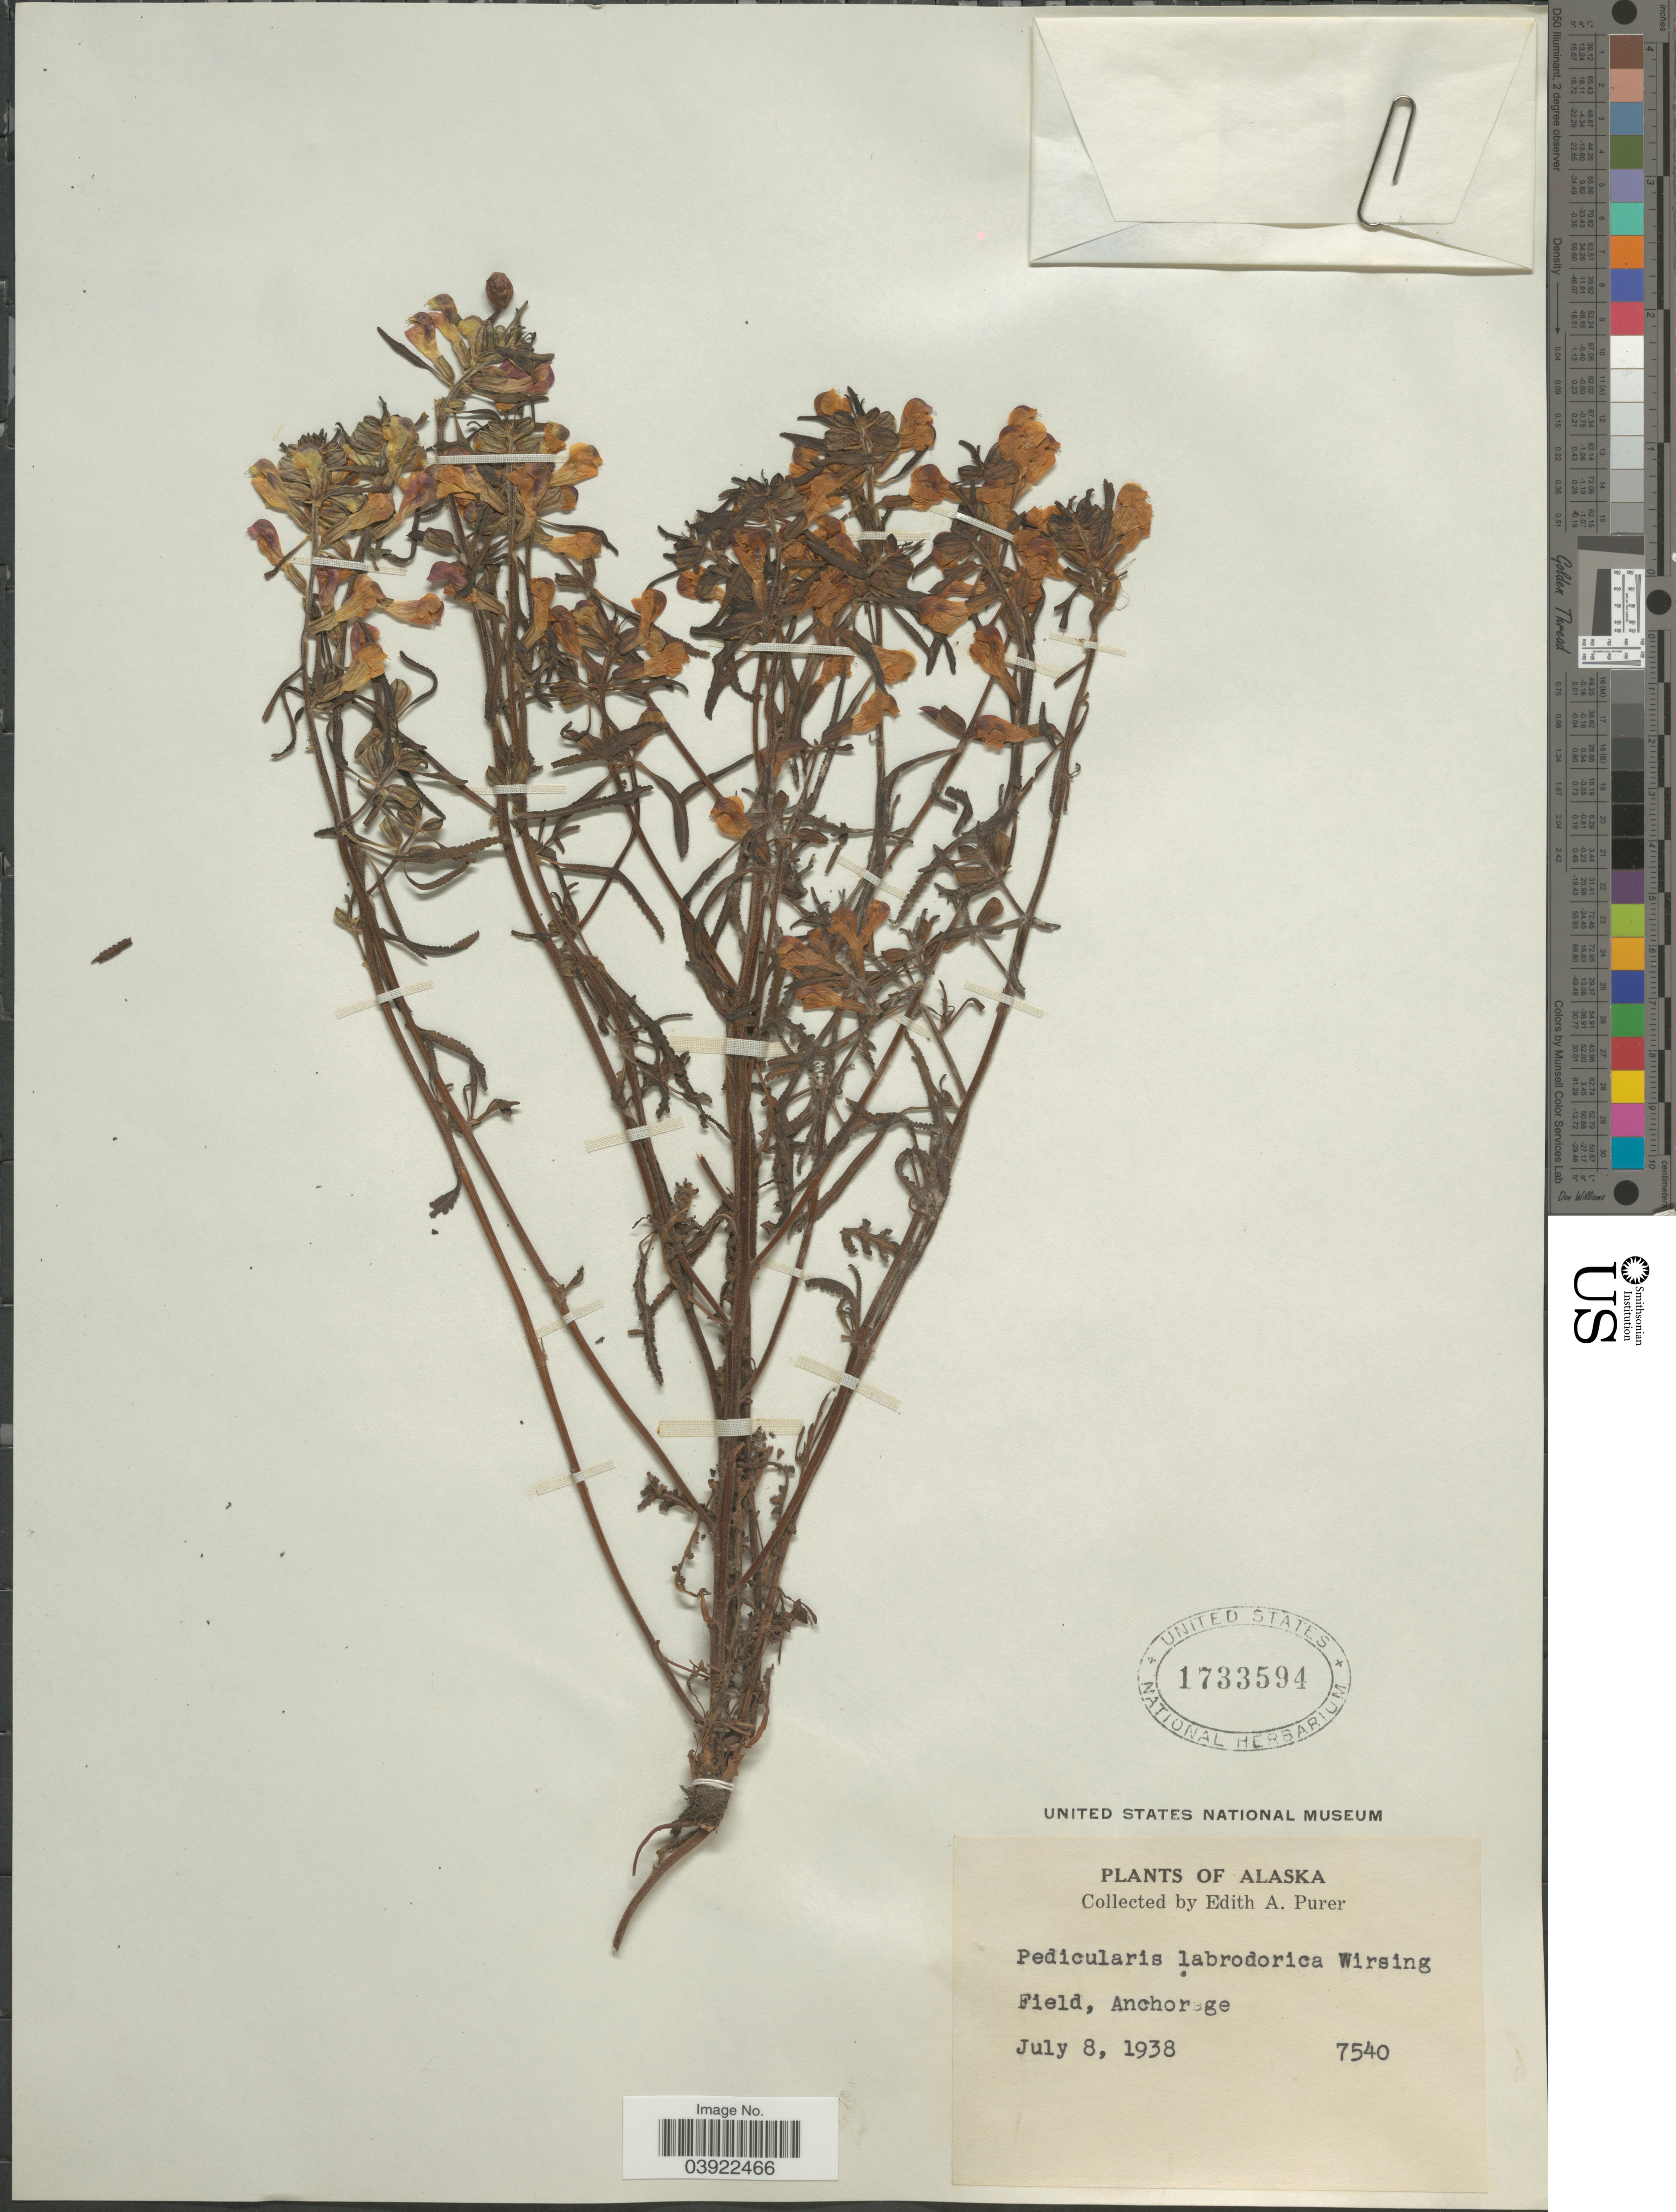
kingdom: Plantae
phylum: Tracheophyta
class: Magnoliopsida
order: Lamiales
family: Orobanchaceae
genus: Pedicularis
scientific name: Pedicularis labradorica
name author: Wirsing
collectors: E. Purer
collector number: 7540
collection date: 1938-07-08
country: United States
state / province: Alaska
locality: Field, Anchorage.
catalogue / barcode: US 1733594